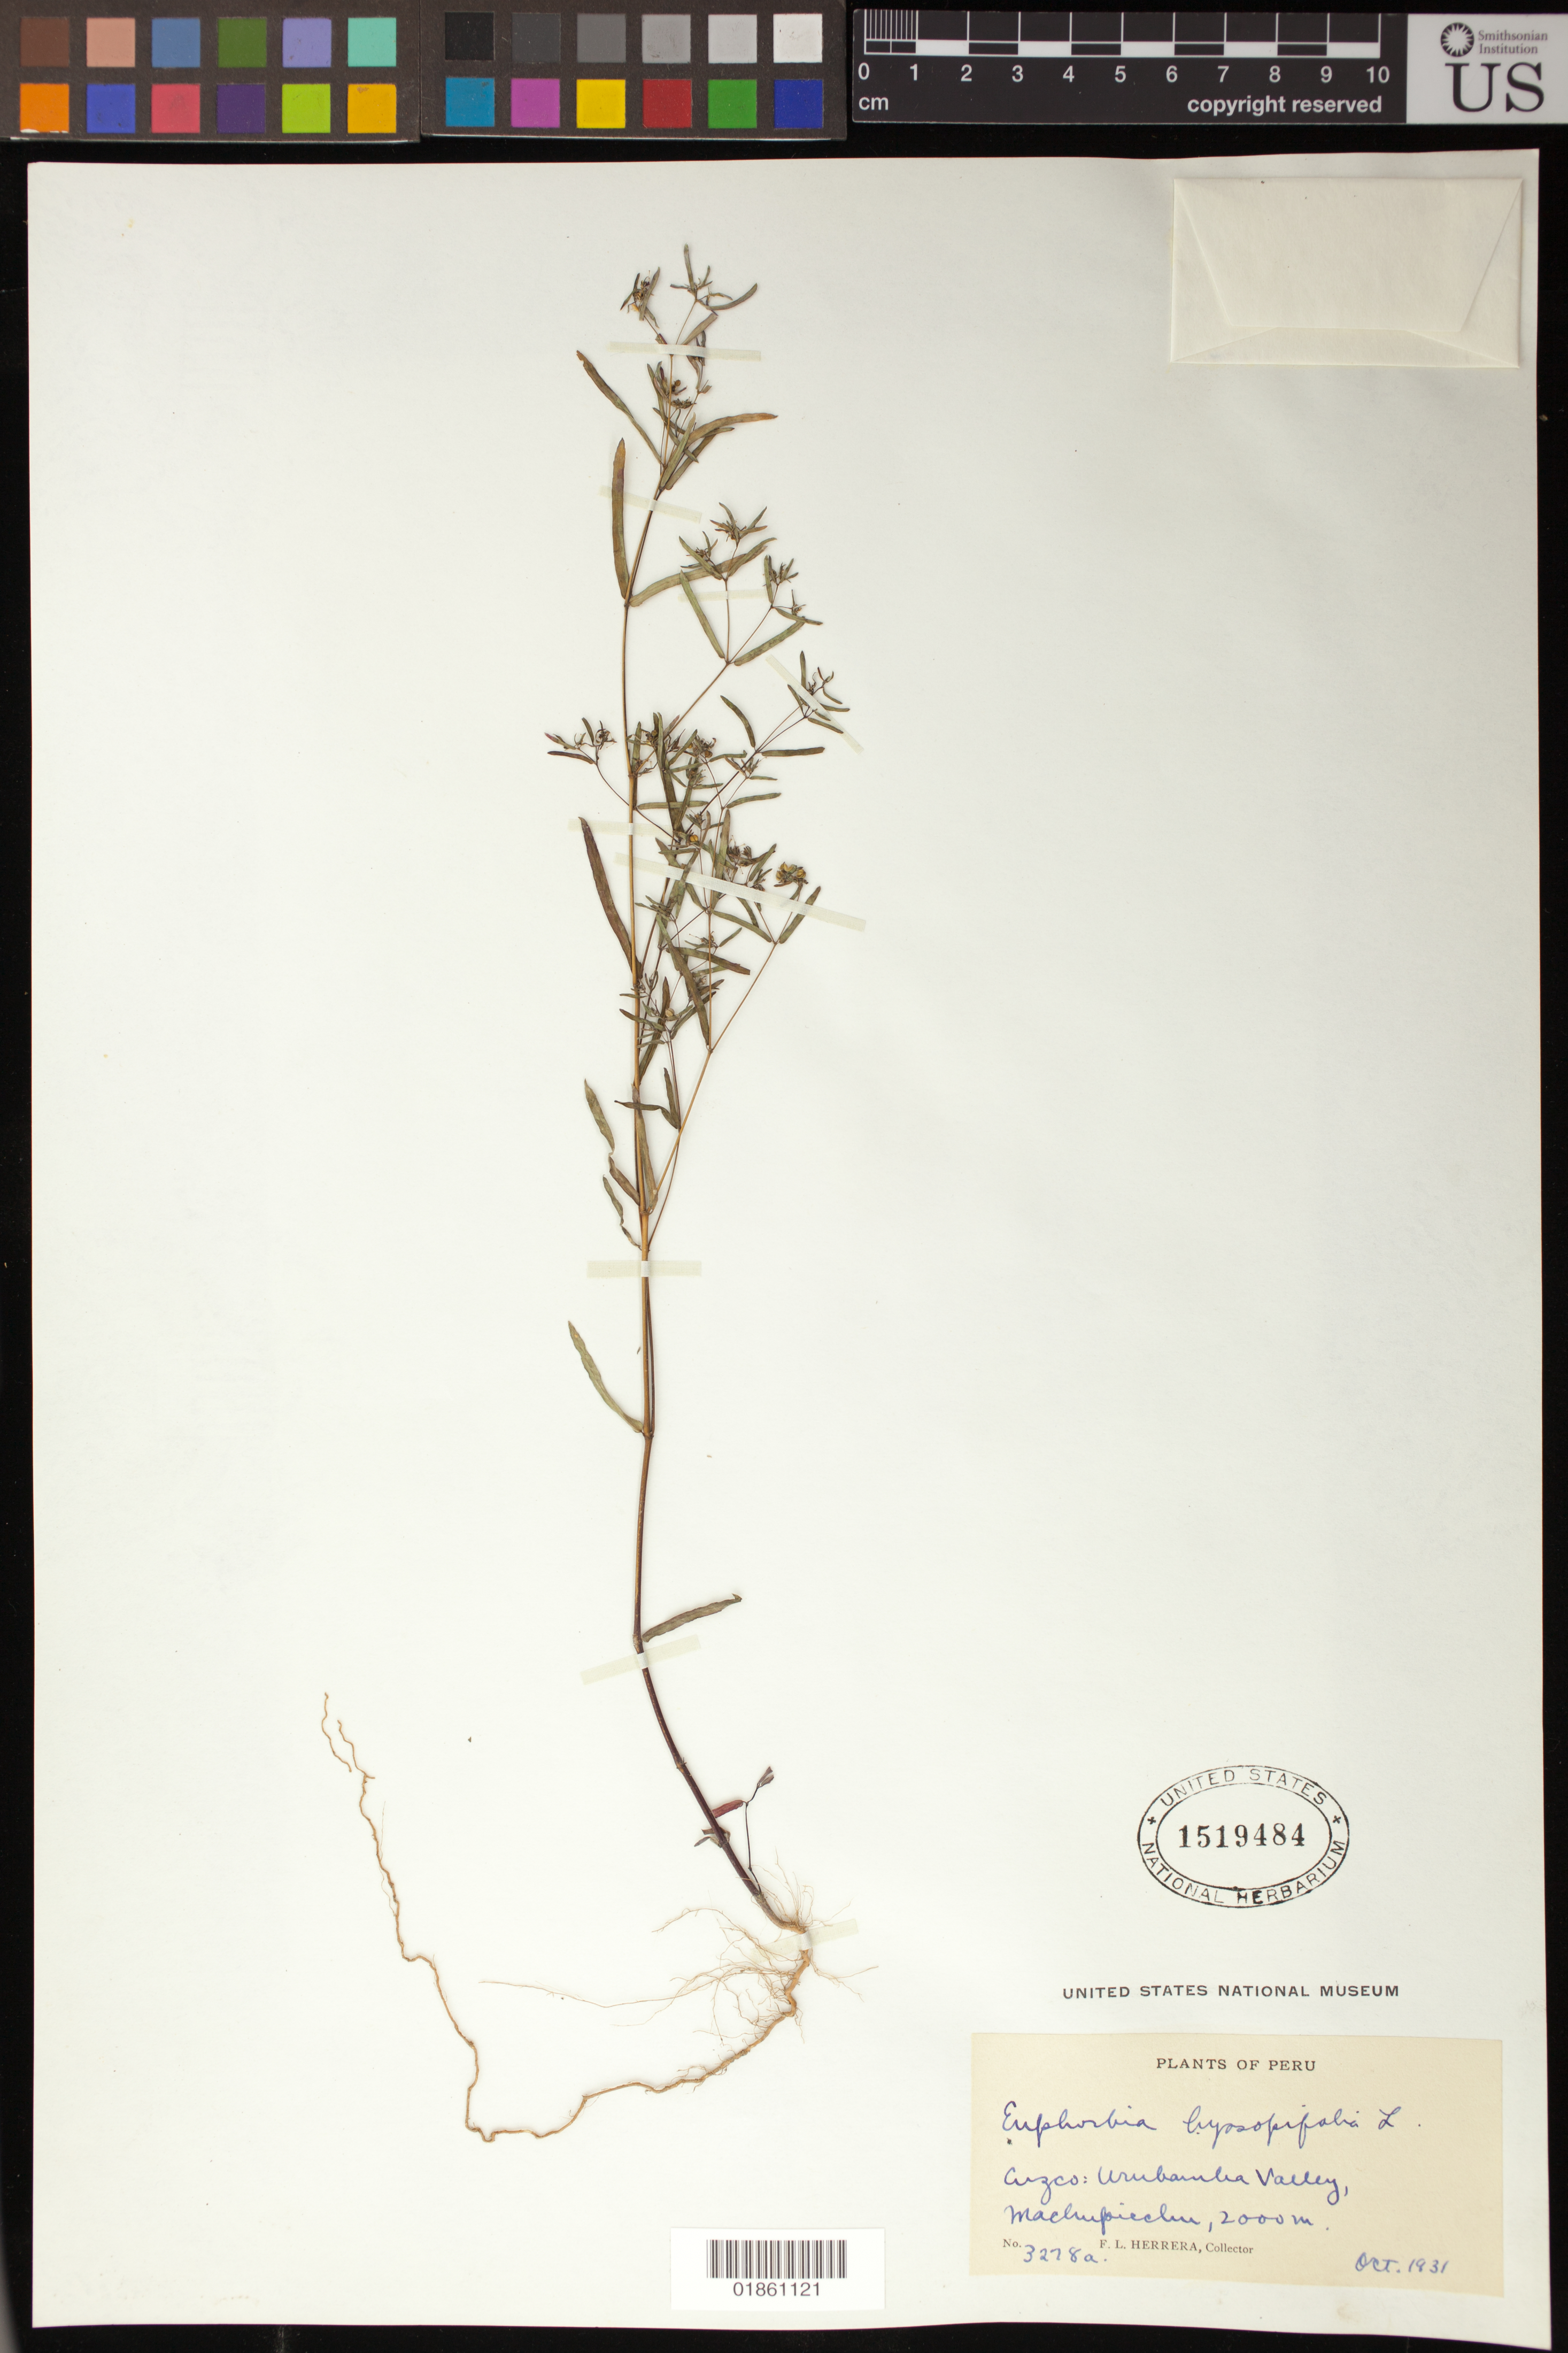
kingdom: Plantae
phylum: Tracheophyta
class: Magnoliopsida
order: Malpighiales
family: Euphorbiaceae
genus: Euphorbia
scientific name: Euphorbia hyssopifolia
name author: L.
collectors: F. L. Herrera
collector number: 3278a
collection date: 1931-10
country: Peru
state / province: Cusco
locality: Urubamba Valley, Machu Picchu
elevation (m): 2000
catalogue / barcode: US 1519484